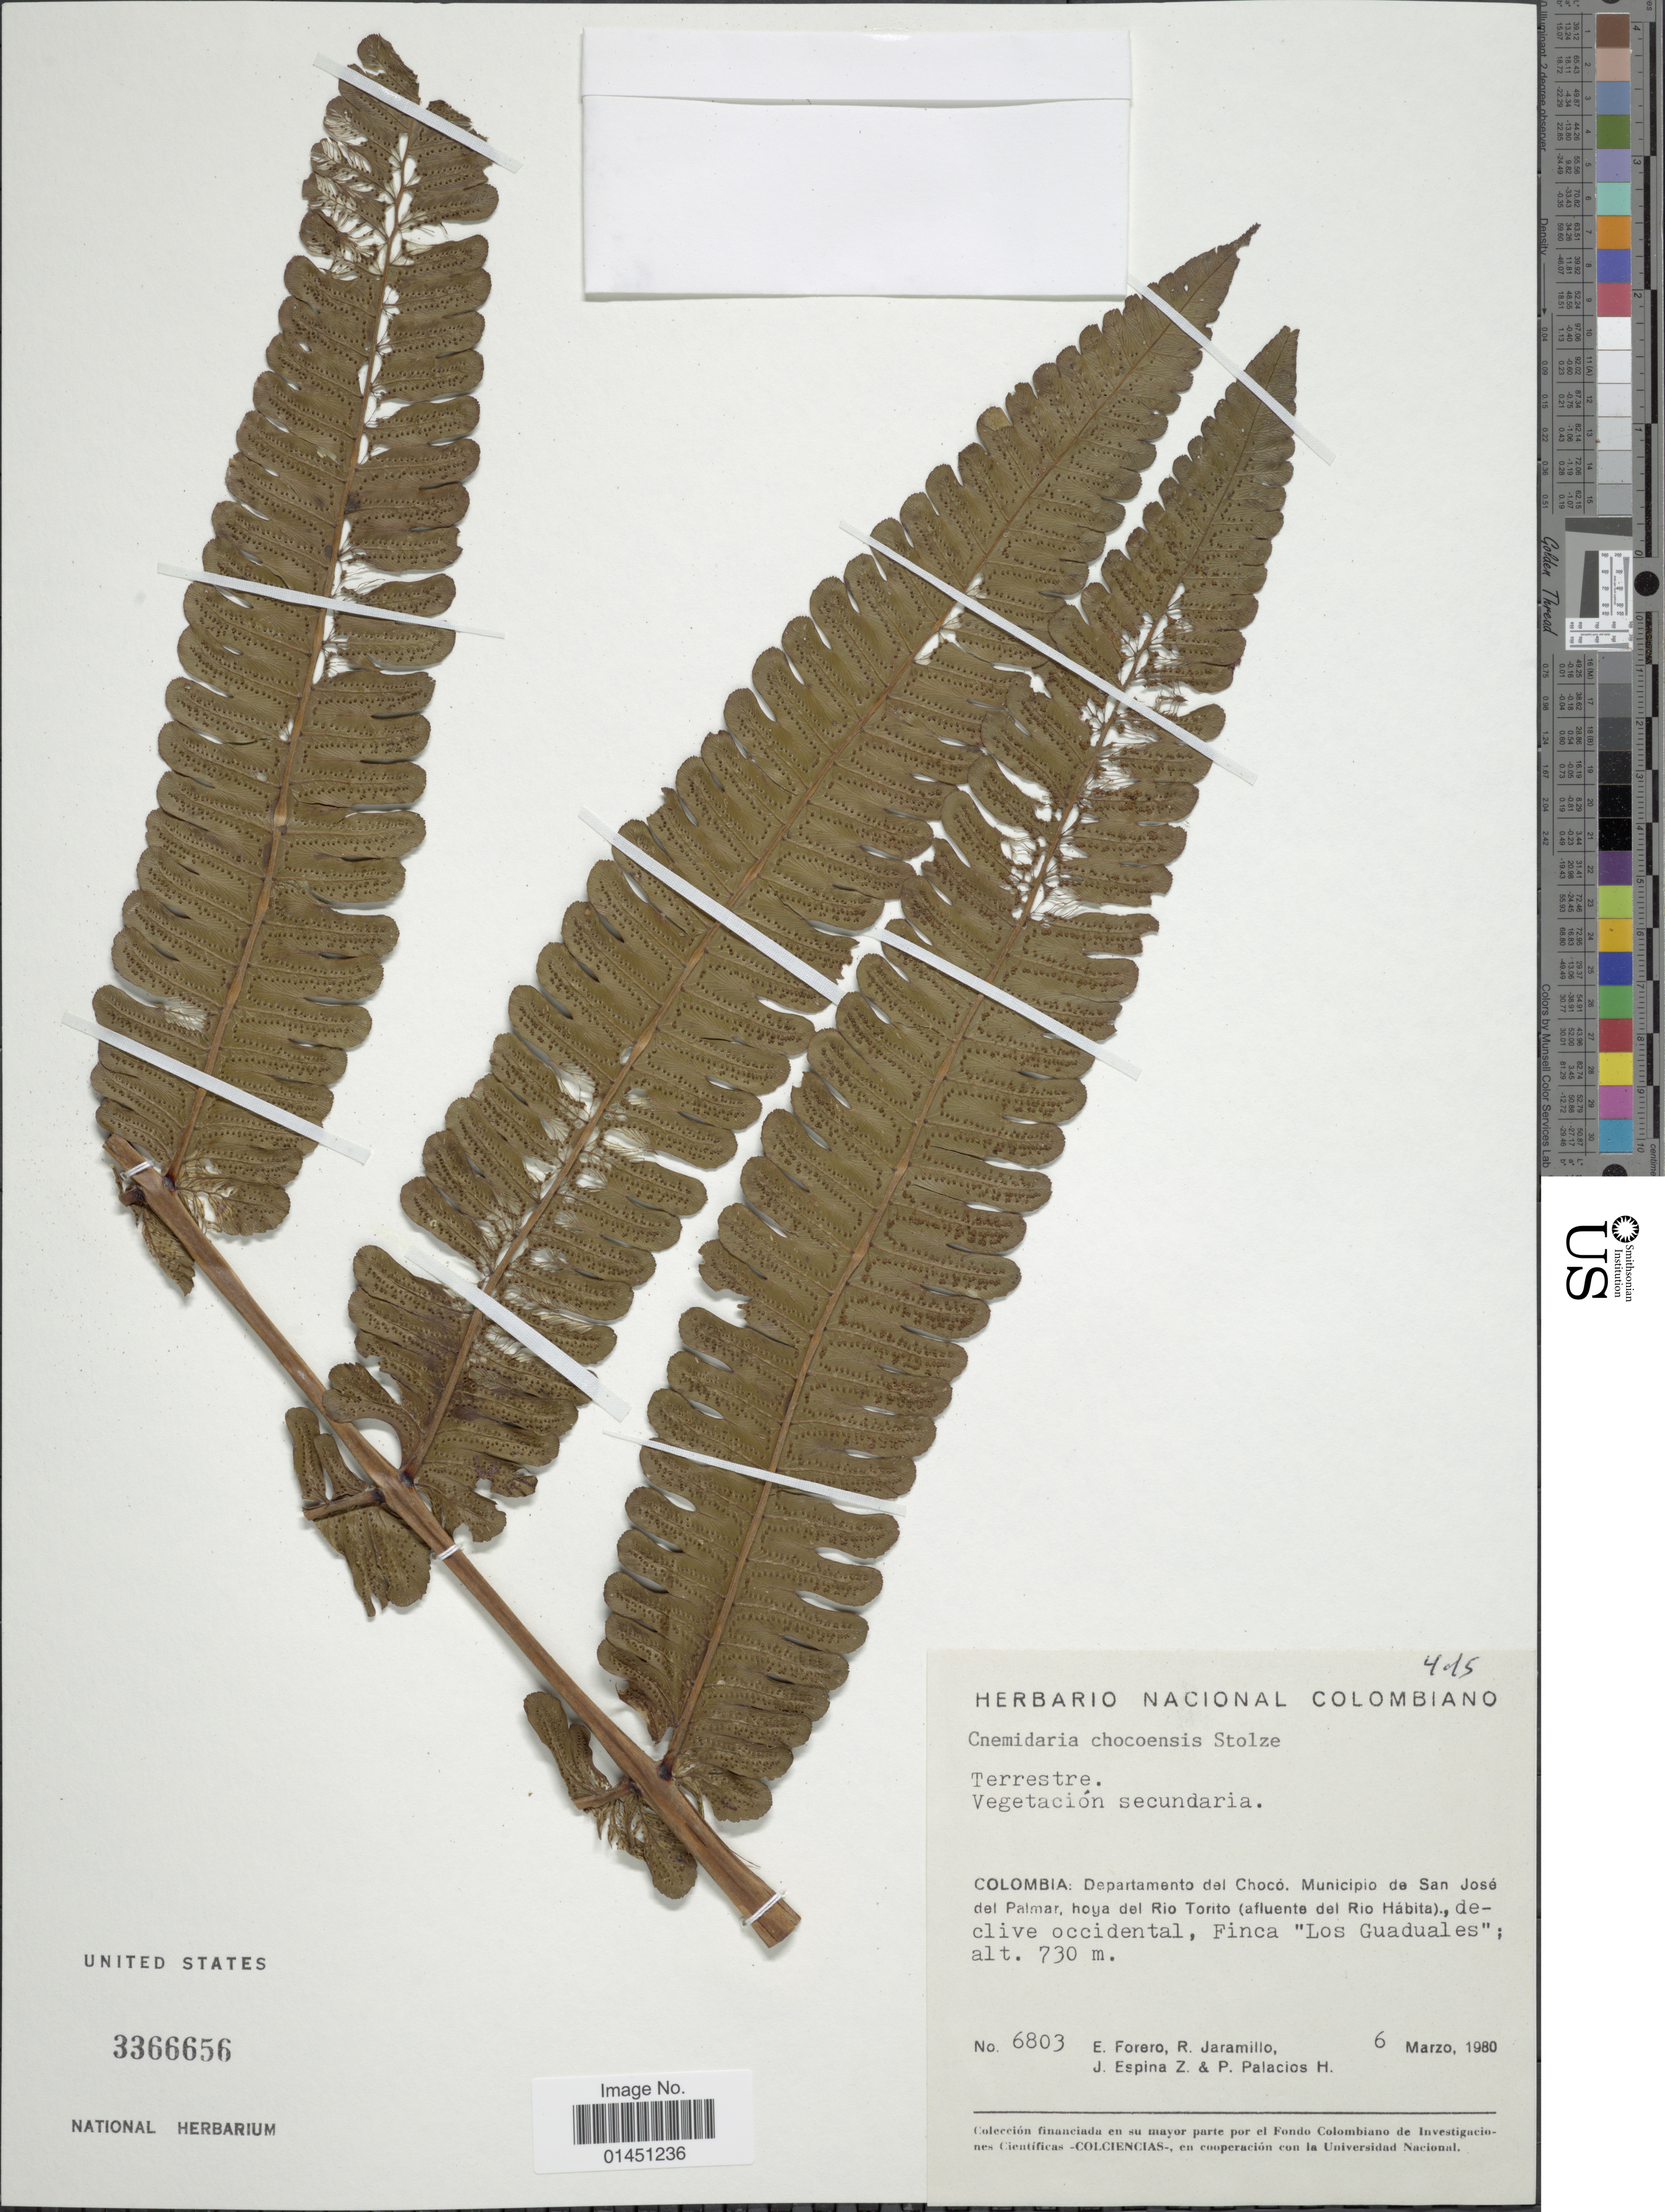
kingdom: Plantae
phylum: Tracheophyta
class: Polypodiopsida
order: Cyatheales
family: Cyatheaceae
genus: Cyathea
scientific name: Cyathea chocoensis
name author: (Stolze) Lehnert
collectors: E. Forero, R. Jaramillo M., J. Espina Z. & P. Palacios H.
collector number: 6803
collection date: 1980-03-06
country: Colombia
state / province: Chocó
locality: Municipio de San Jose del Palmar, hoya del Rio Torito (afluente del Rio Habita), delcive occidental, Finca Los Guaduales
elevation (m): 730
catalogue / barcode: US 3366656